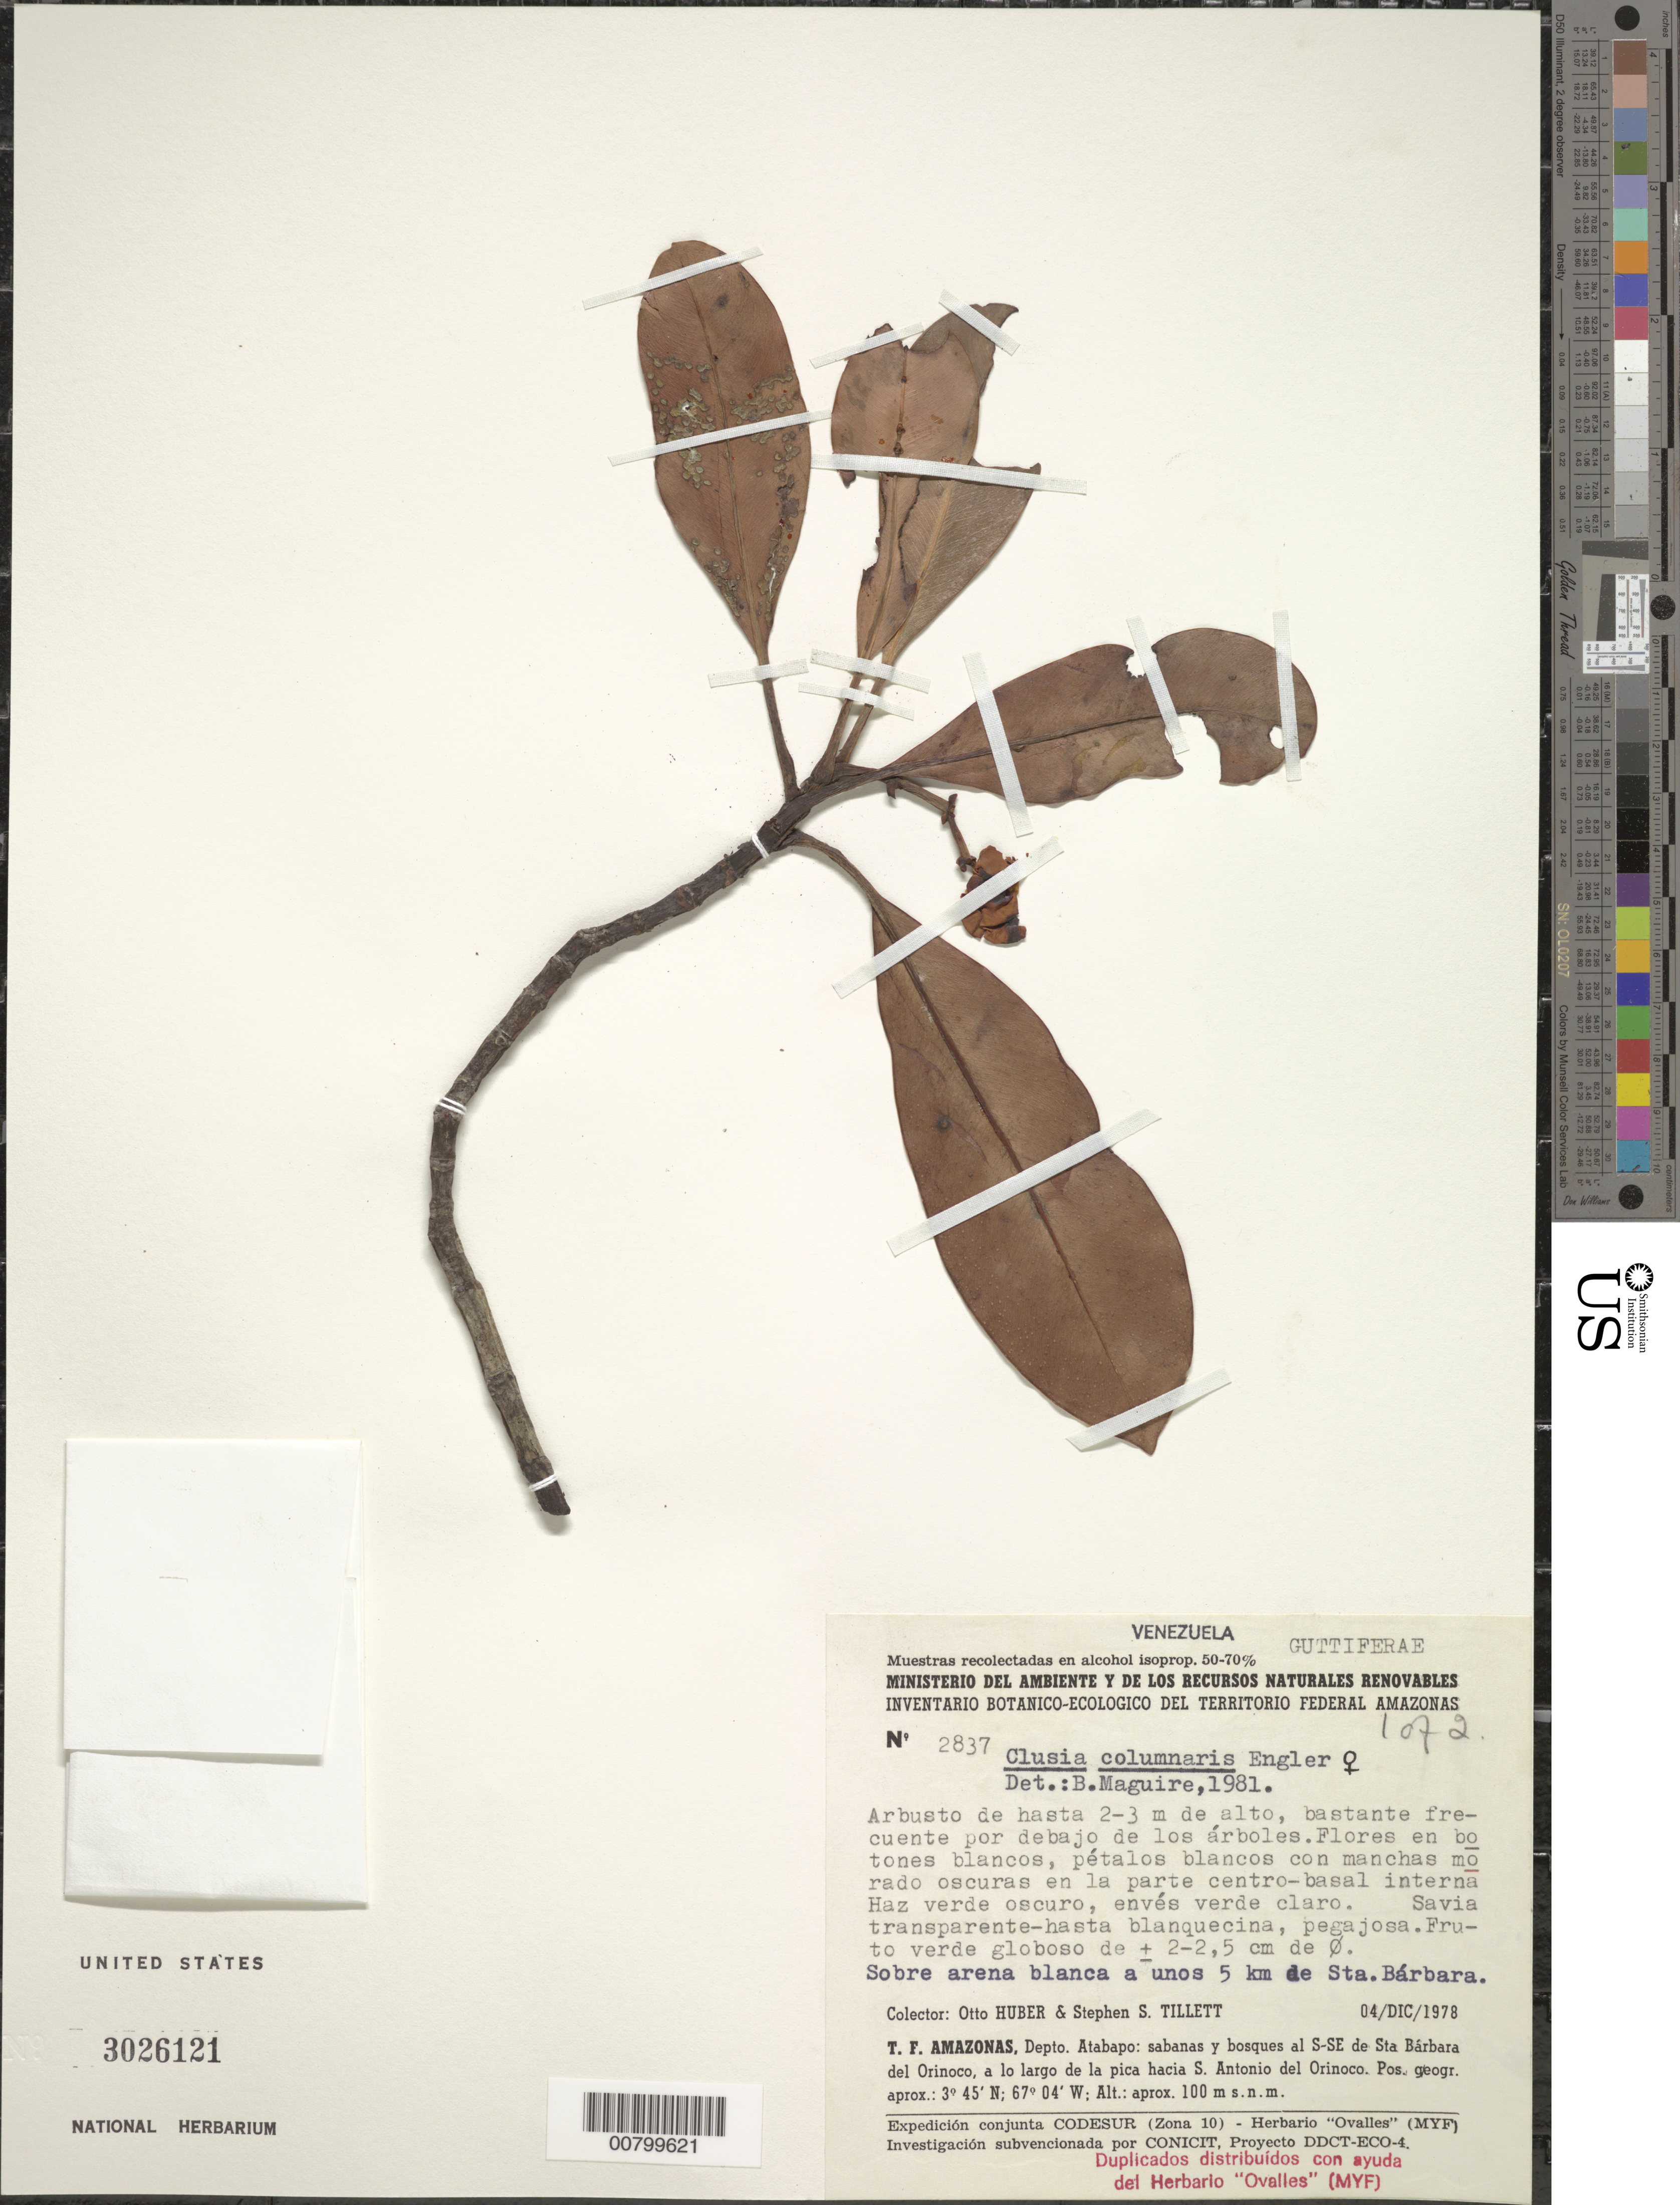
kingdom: Plantae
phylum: Tracheophyta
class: Magnoliopsida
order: Malpighiales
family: Clusiaceae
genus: Clusia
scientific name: Clusia columnaris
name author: Engl.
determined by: Maguire, Bassett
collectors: O. Huber & S. S. Tillett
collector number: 2837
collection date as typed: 4-Dec-78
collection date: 1978-12-04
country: Venezuela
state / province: Amazonas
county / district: Atabapo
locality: Sta. Bárbara del Orinoco, 5 km al SSE, hacia S. Antonio del Orinoco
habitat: Sabanas y bosques; sobre arena blanca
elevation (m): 100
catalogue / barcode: US 3026121